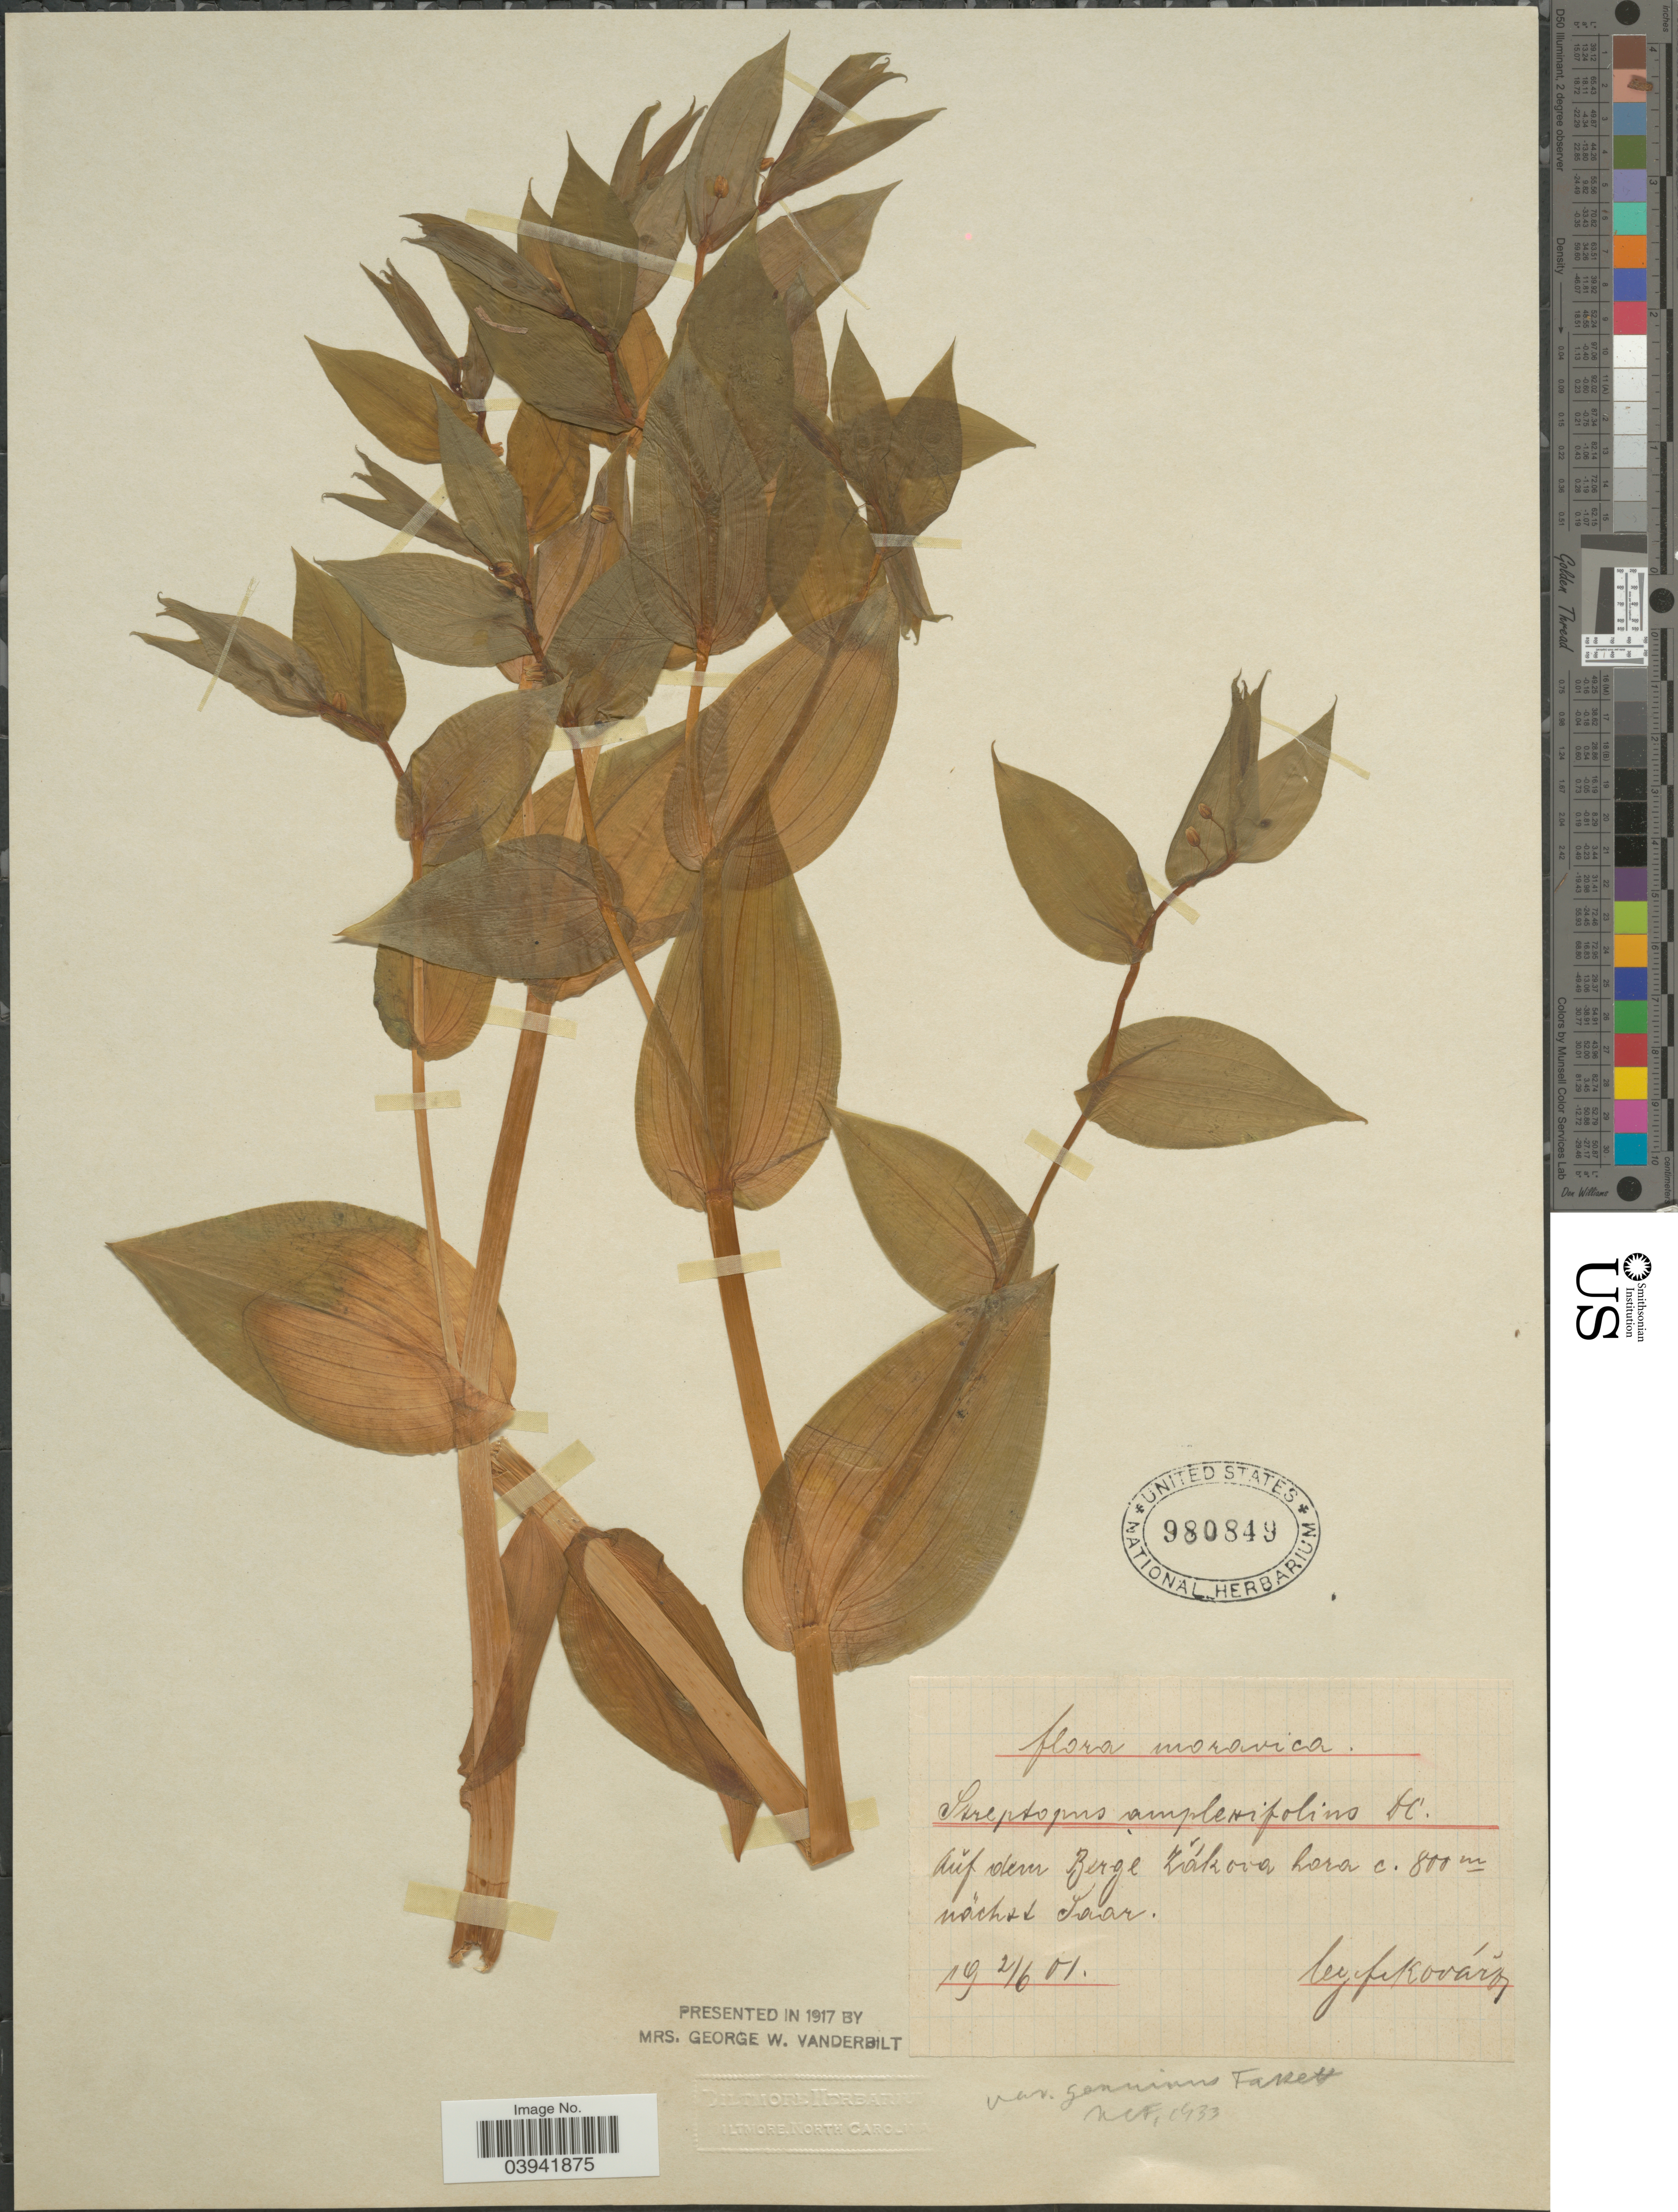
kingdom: Plantae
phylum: Tracheophyta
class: Liliopsida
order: Liliales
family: Liliaceae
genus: Streptopus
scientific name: Streptopus amplexifolius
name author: (L.) DC.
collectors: F. Kovar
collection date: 1901-06-02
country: Czechia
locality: Morovica. Auf dem Berge Zákova hora. Nochst Tonar.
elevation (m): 800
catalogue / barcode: US 980849